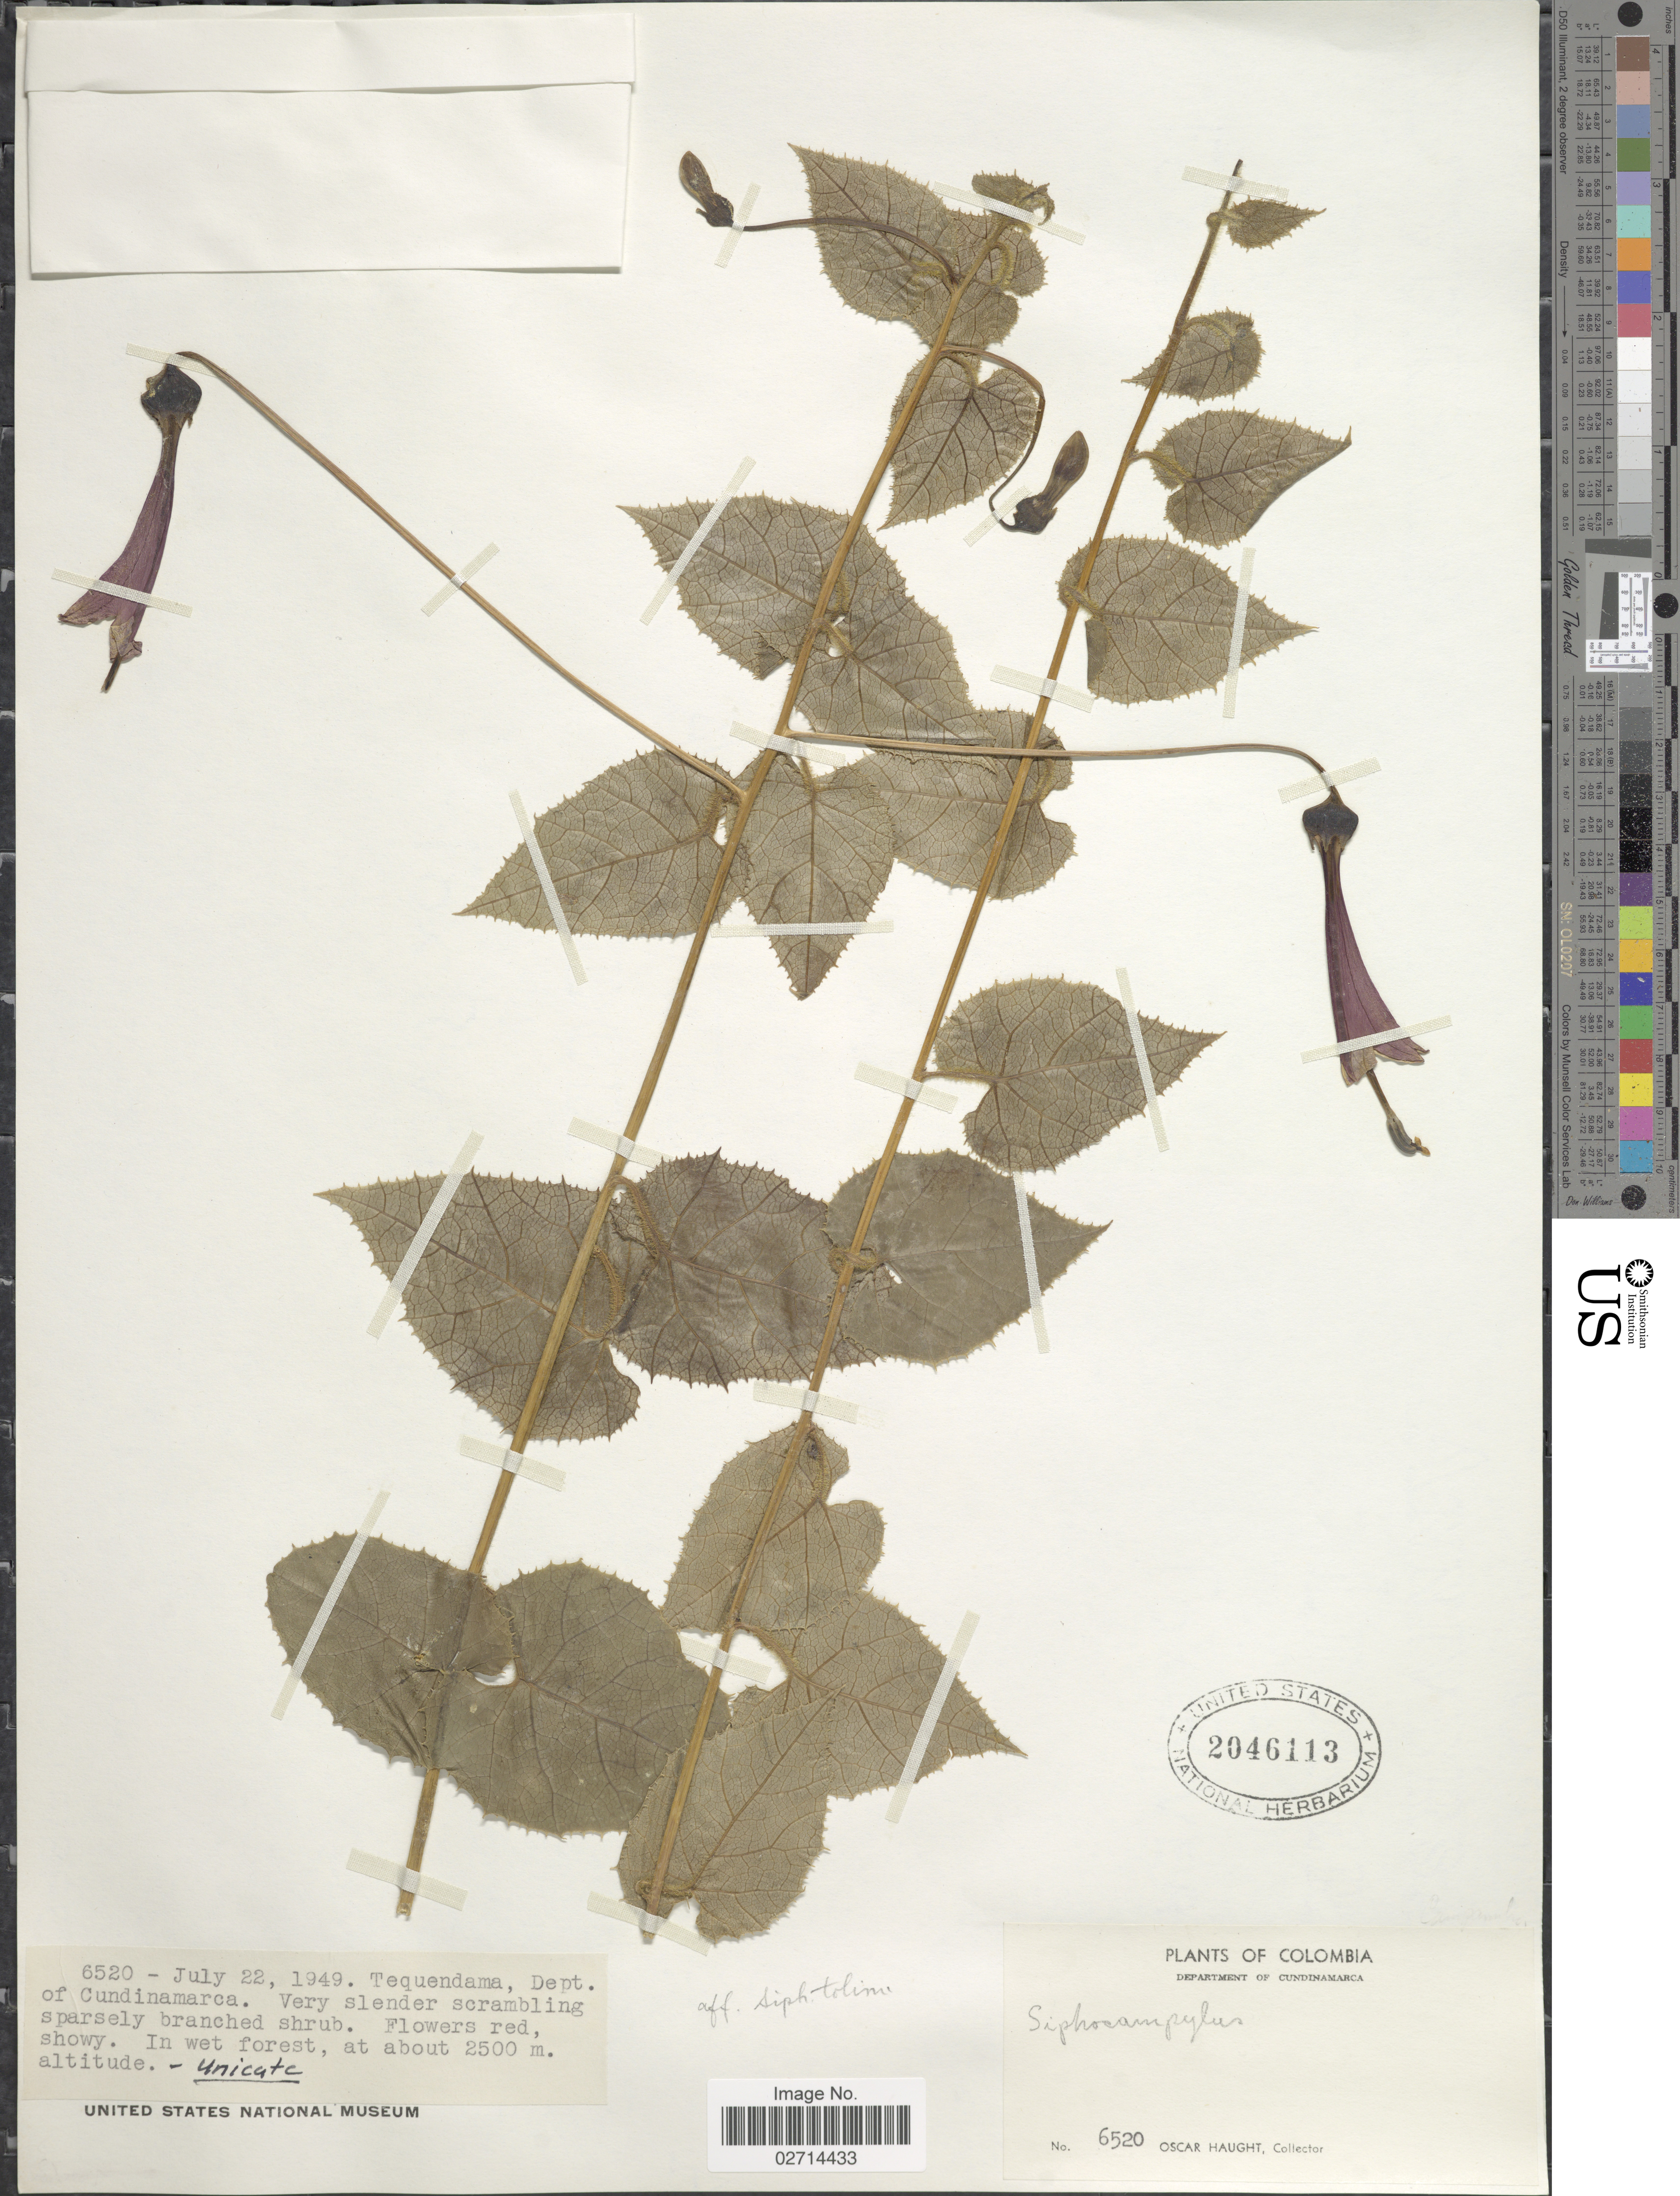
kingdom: Plantae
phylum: Tracheophyta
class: Magnoliopsida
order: Asterales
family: Campanulaceae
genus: Siphocampylus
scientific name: Siphocampylus sp.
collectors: O. Haught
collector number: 6520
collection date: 1949-07-22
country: Colombia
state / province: Cundinamarca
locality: Tequendama, in wet forest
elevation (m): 2500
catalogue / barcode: US 2046113